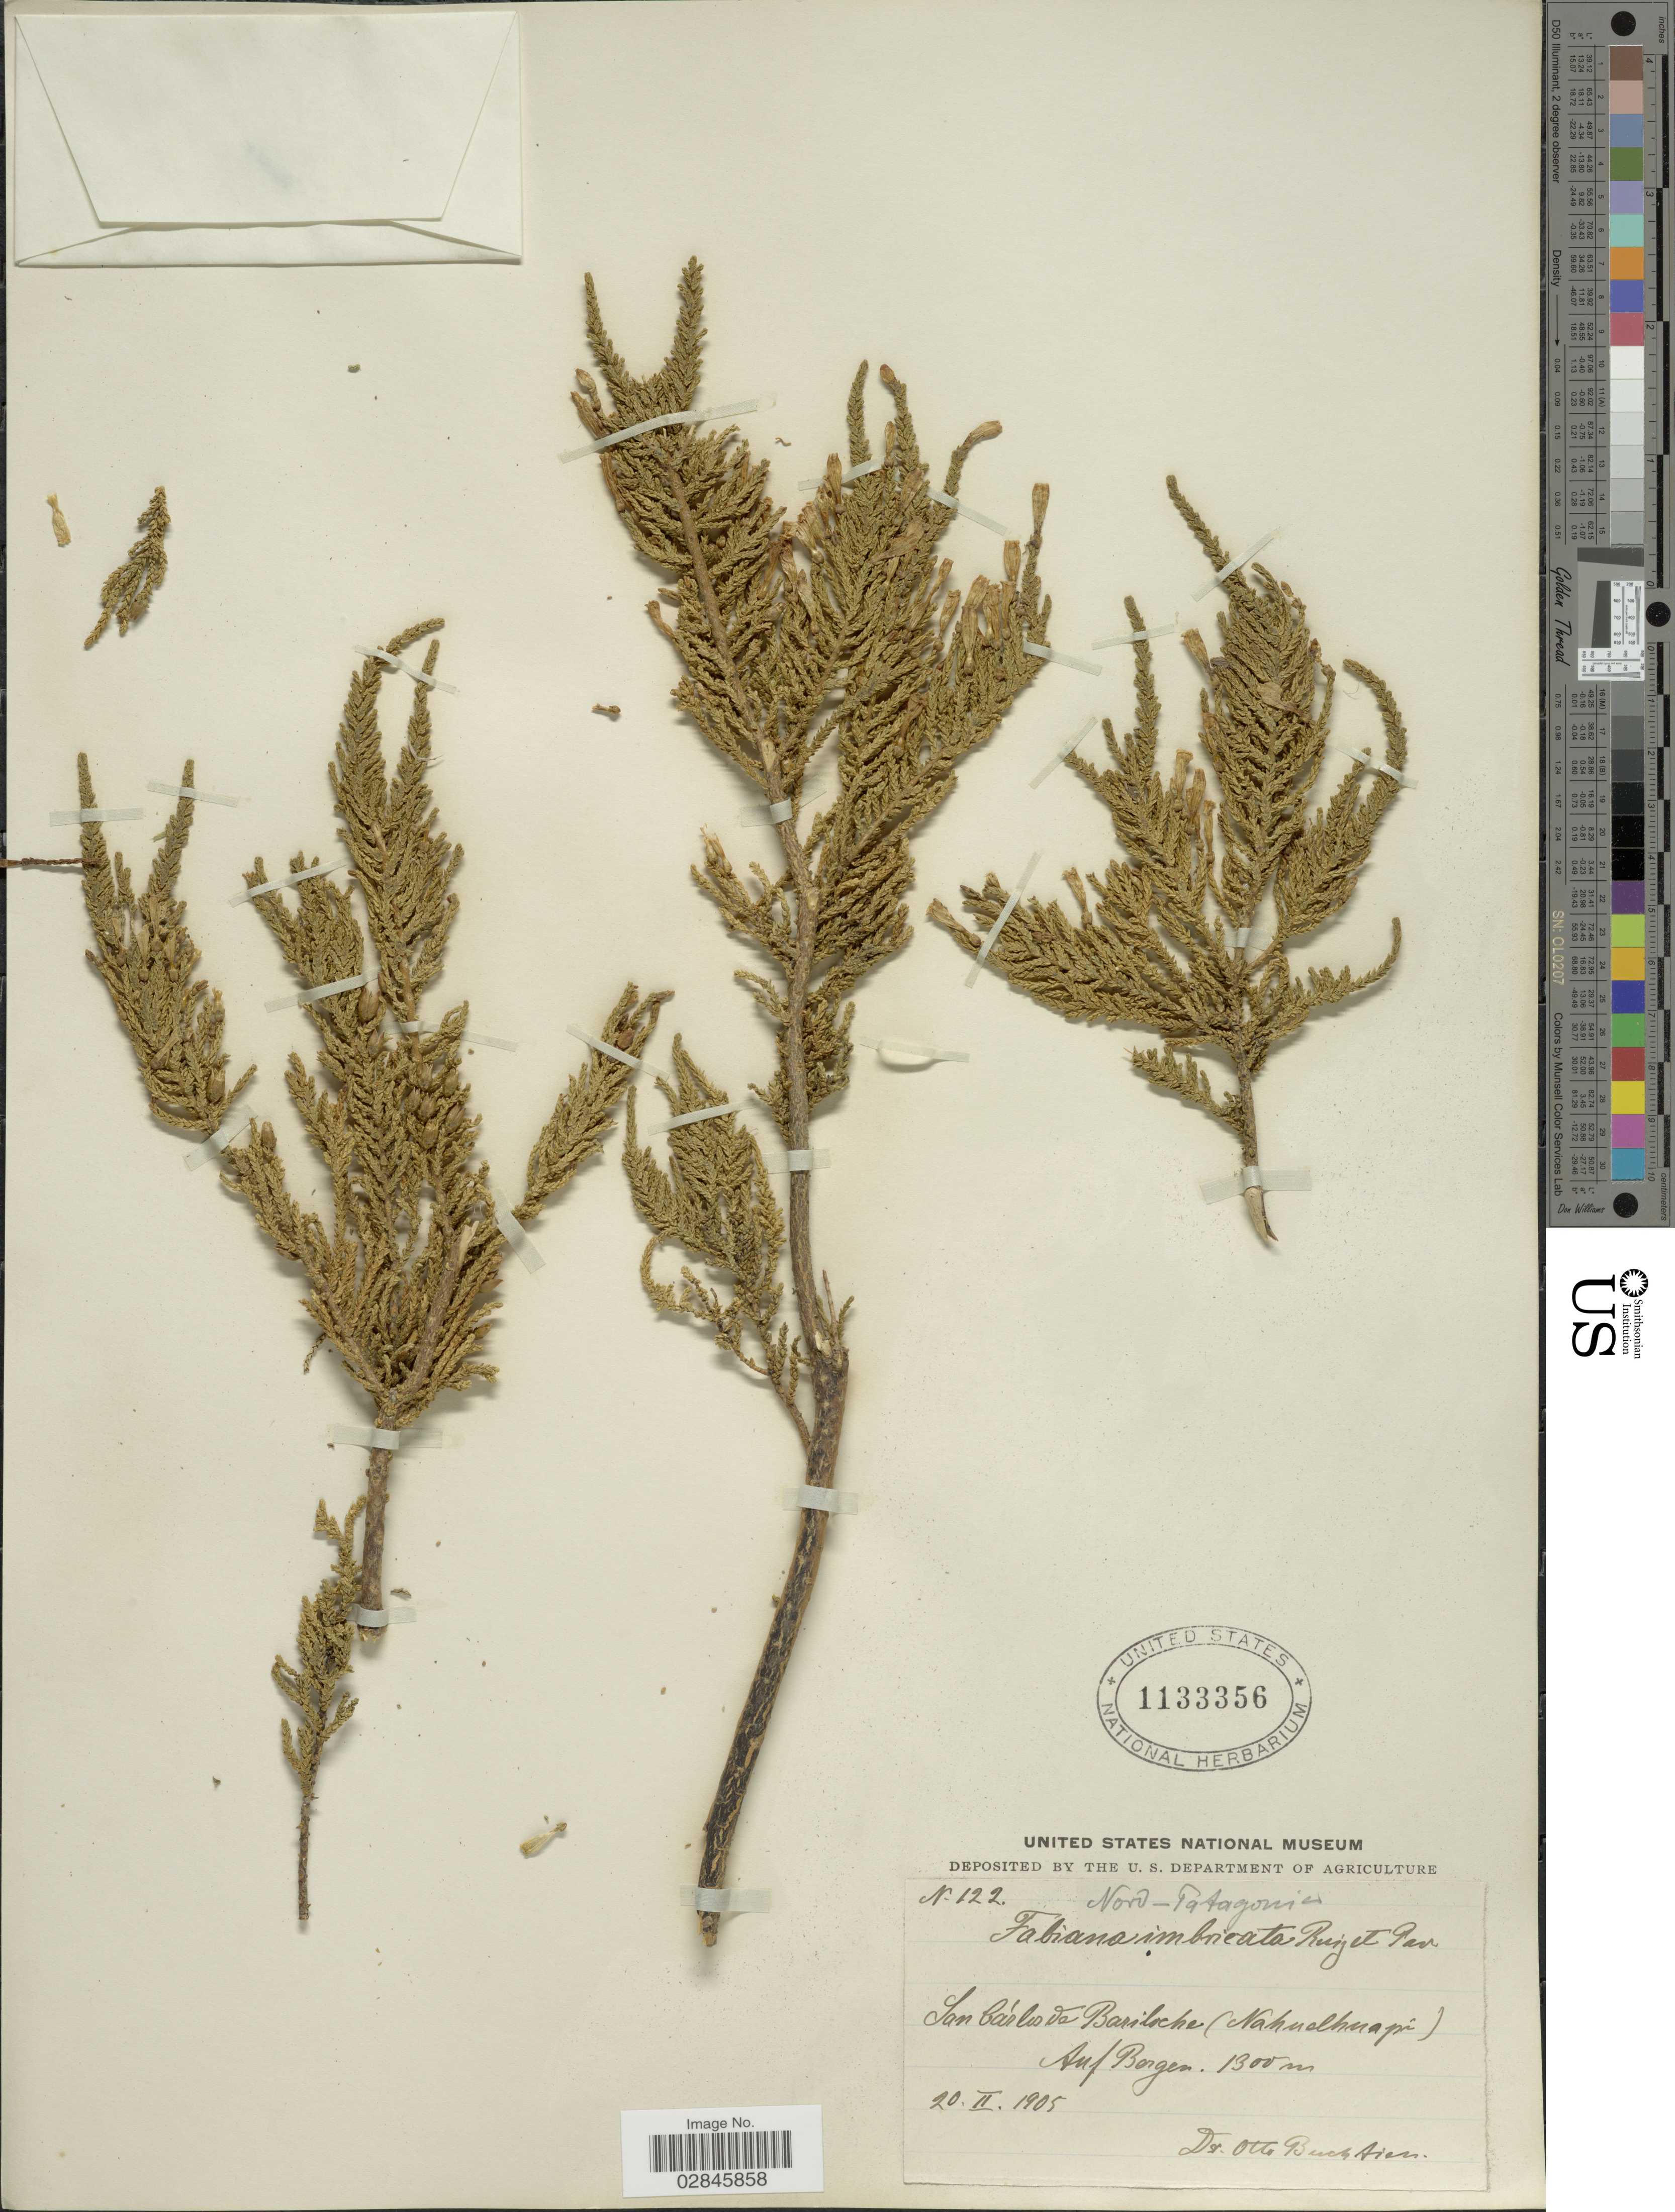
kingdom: Plantae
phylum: Tracheophyta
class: Magnoliopsida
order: Solanales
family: Solanaceae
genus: Fabiana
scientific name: Fabiana imbricata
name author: Ruiz & Pav.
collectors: O. Buchtien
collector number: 122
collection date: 1905-02-20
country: Argentina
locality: Nord-Patagoniens, San Carlos de Bariloche (Nahuelhuapi), Auf Bergen.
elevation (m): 1300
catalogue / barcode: US 1133356